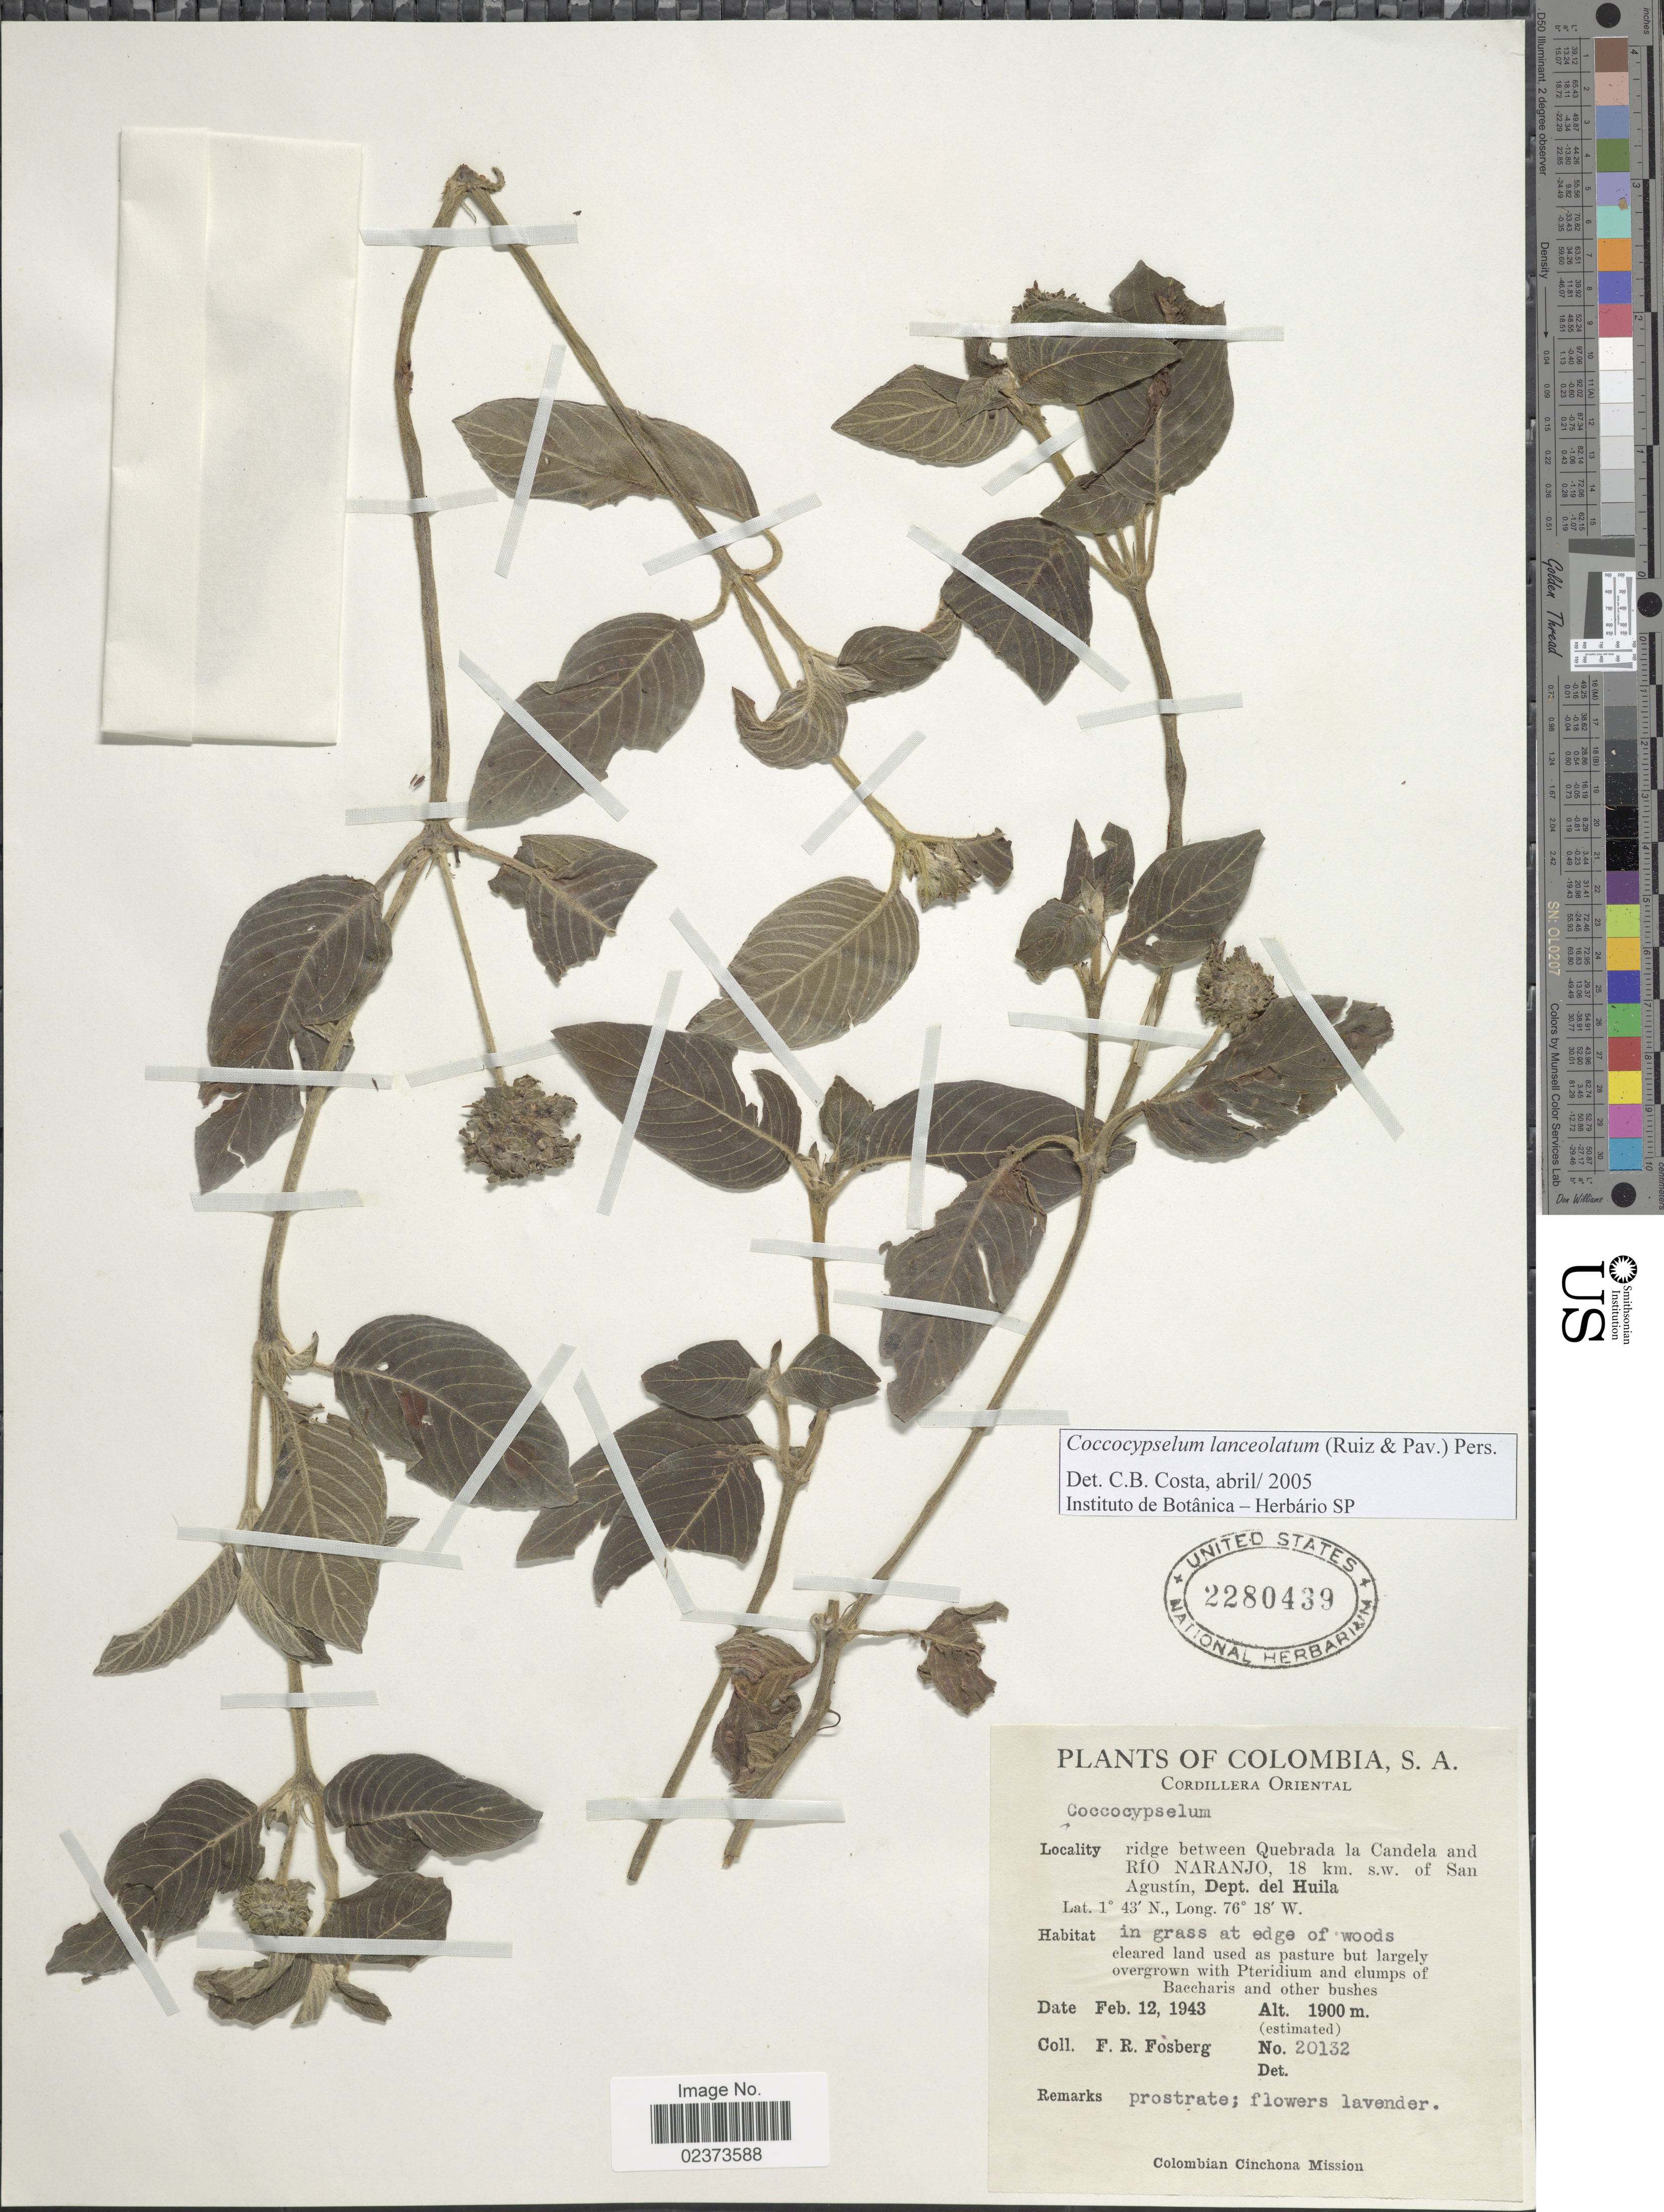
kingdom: Plantae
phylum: Tracheophyta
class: Magnoliopsida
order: Gentianales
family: Rubiaceae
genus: Coccocypselum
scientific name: Coccocypselum lanceolatum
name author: (Ruiz & Pav.) Pers.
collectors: F. R. Fosberg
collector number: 20132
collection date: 1943-02-12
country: Colombia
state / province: Huila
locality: Cordillera Occidental, ridge between Quebrada la Candela and Río Naranjo, 18 km s.w. of San Agustín, Dept. del Huila, in grass at edge of woods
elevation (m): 1900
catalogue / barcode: US 2280439